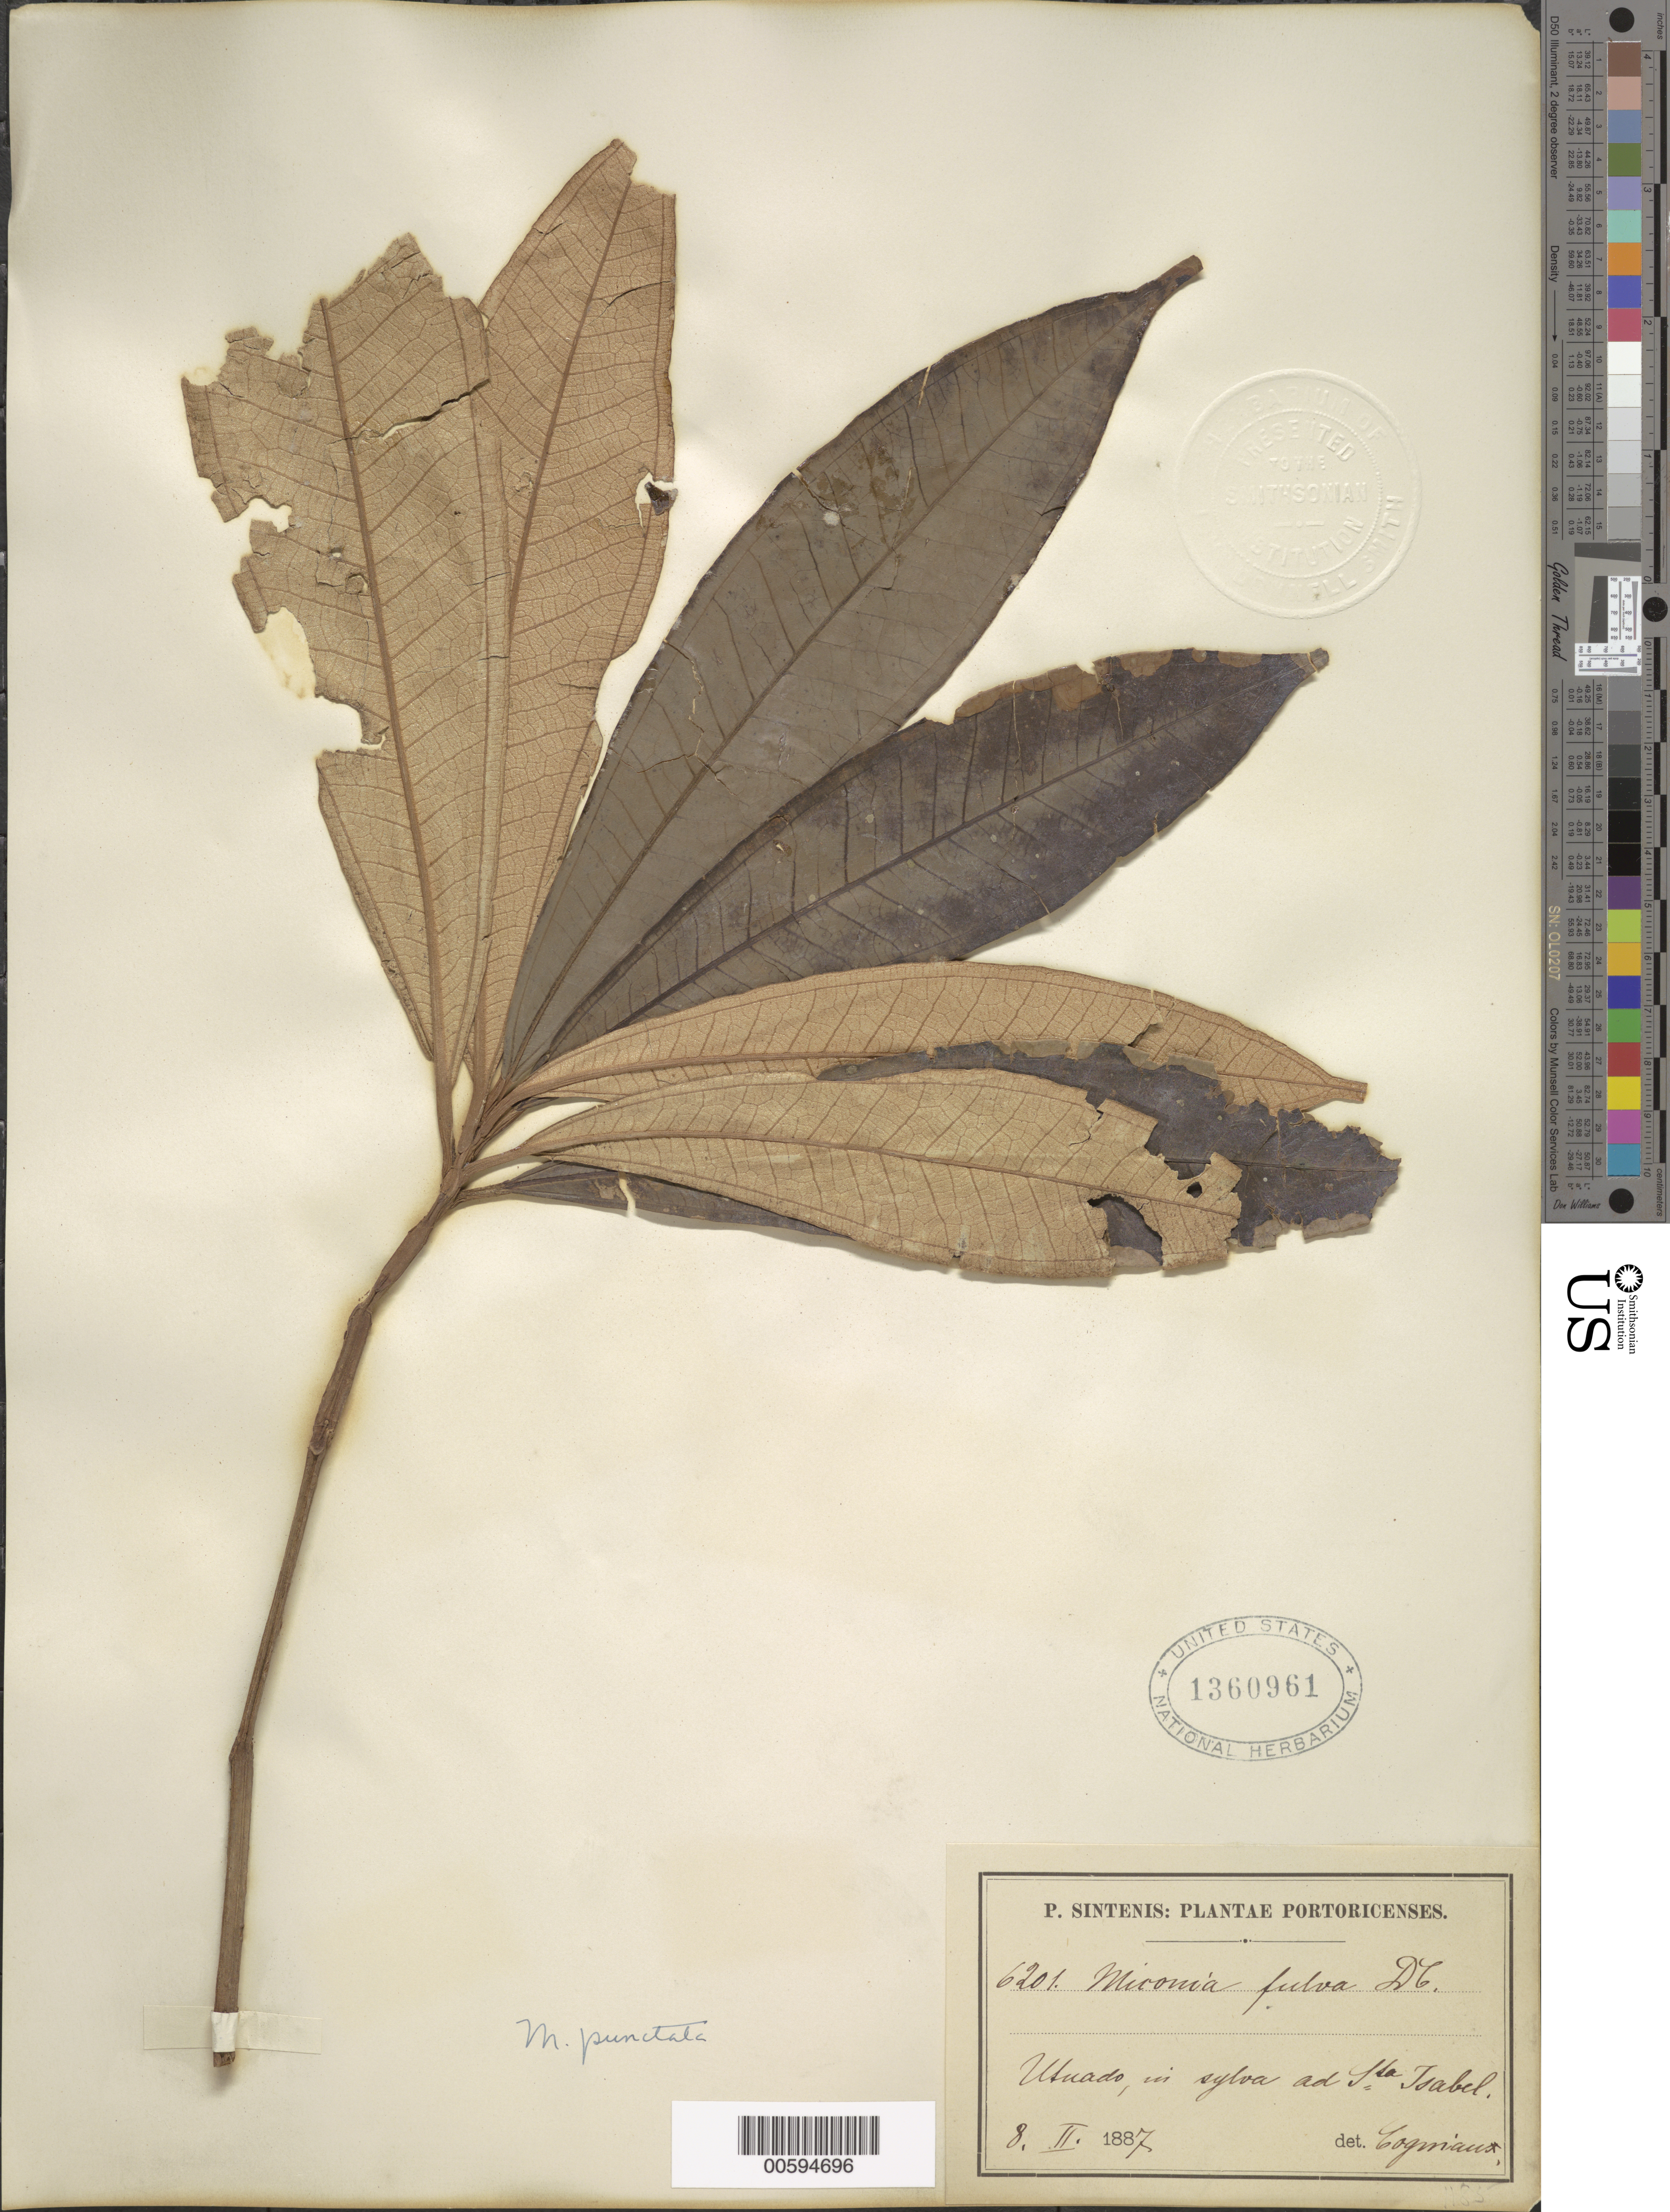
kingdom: Plantae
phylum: Tracheophyta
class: Magnoliopsida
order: Myrtales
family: Melastomataceae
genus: Miconia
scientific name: Miconia chrysophylla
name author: (Rich.) Urb.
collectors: P. Sintenis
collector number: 6201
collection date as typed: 08 Feb 1887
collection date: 1887-02-08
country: Puerto Rico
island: Greater Antilles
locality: Utuado, in sylva ad Sta. Isabel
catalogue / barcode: US 1360961